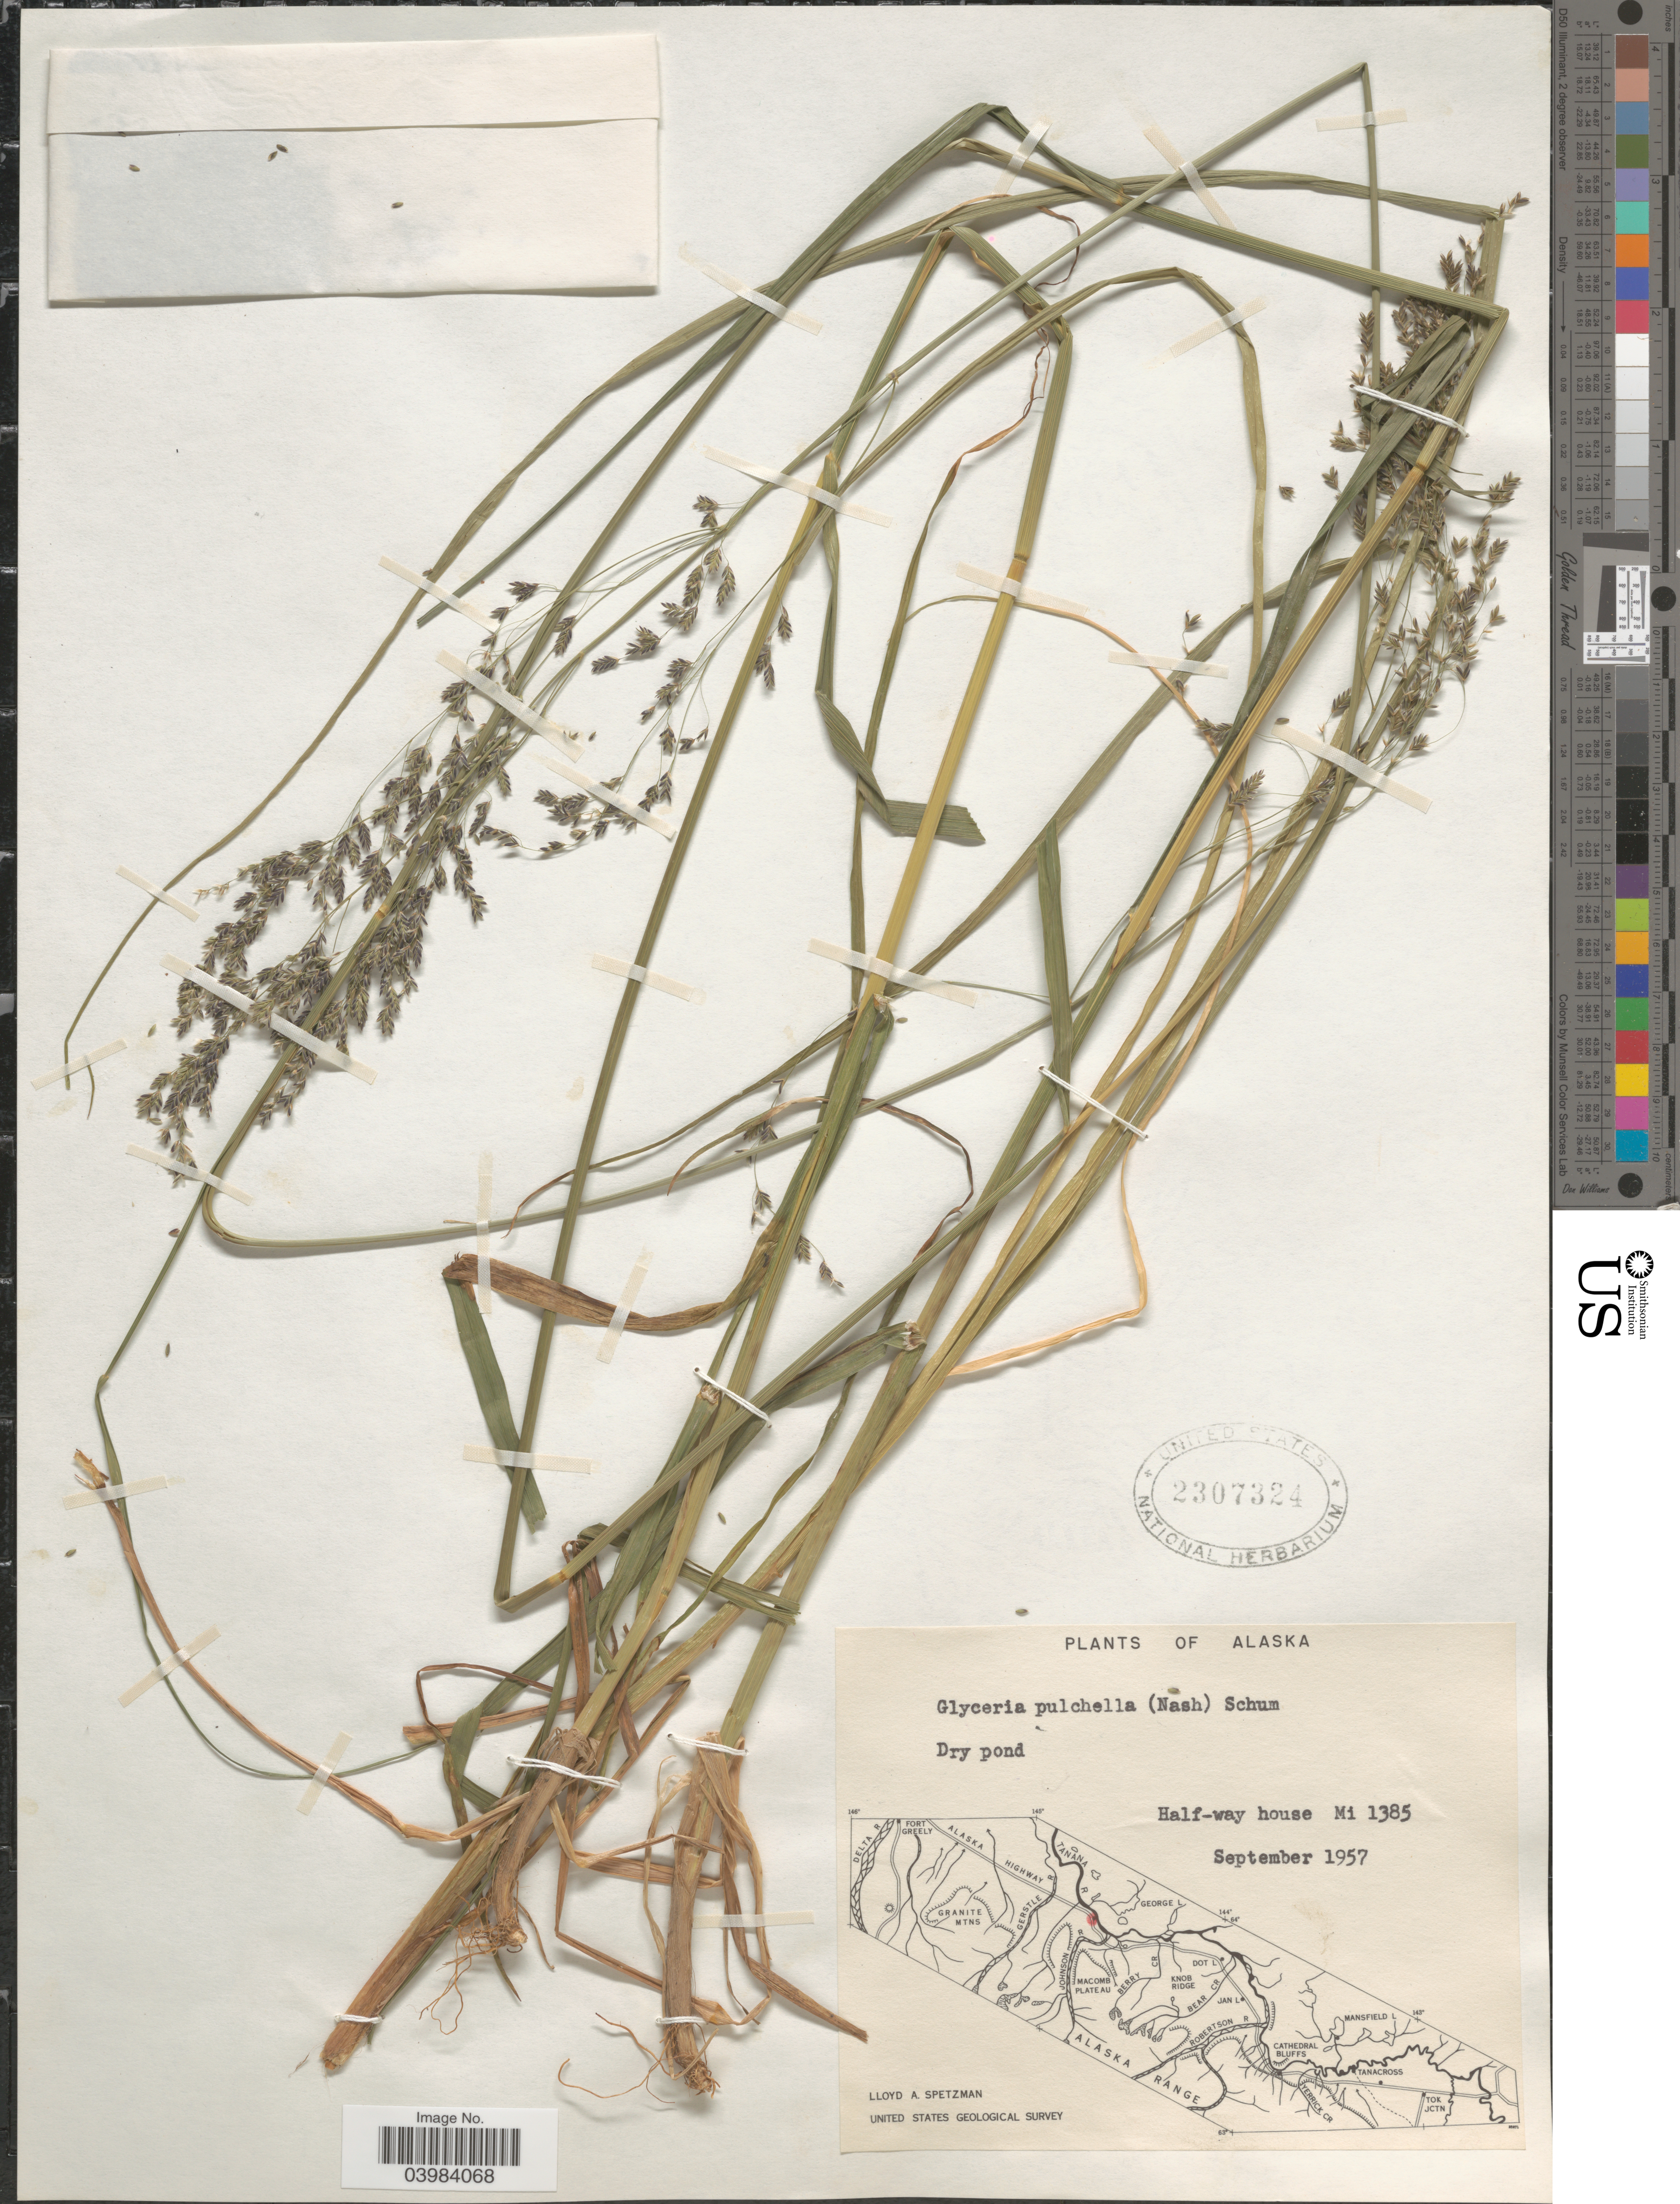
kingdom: Plantae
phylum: Tracheophyta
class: Liliopsida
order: Poales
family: Poaceae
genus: Glyceria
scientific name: Glyceria pulchella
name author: (Nash) K. Schum.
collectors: L. Spetzman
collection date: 1957-09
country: United States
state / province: Alaska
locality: Half-way house Mi 1385.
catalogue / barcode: US 2307324